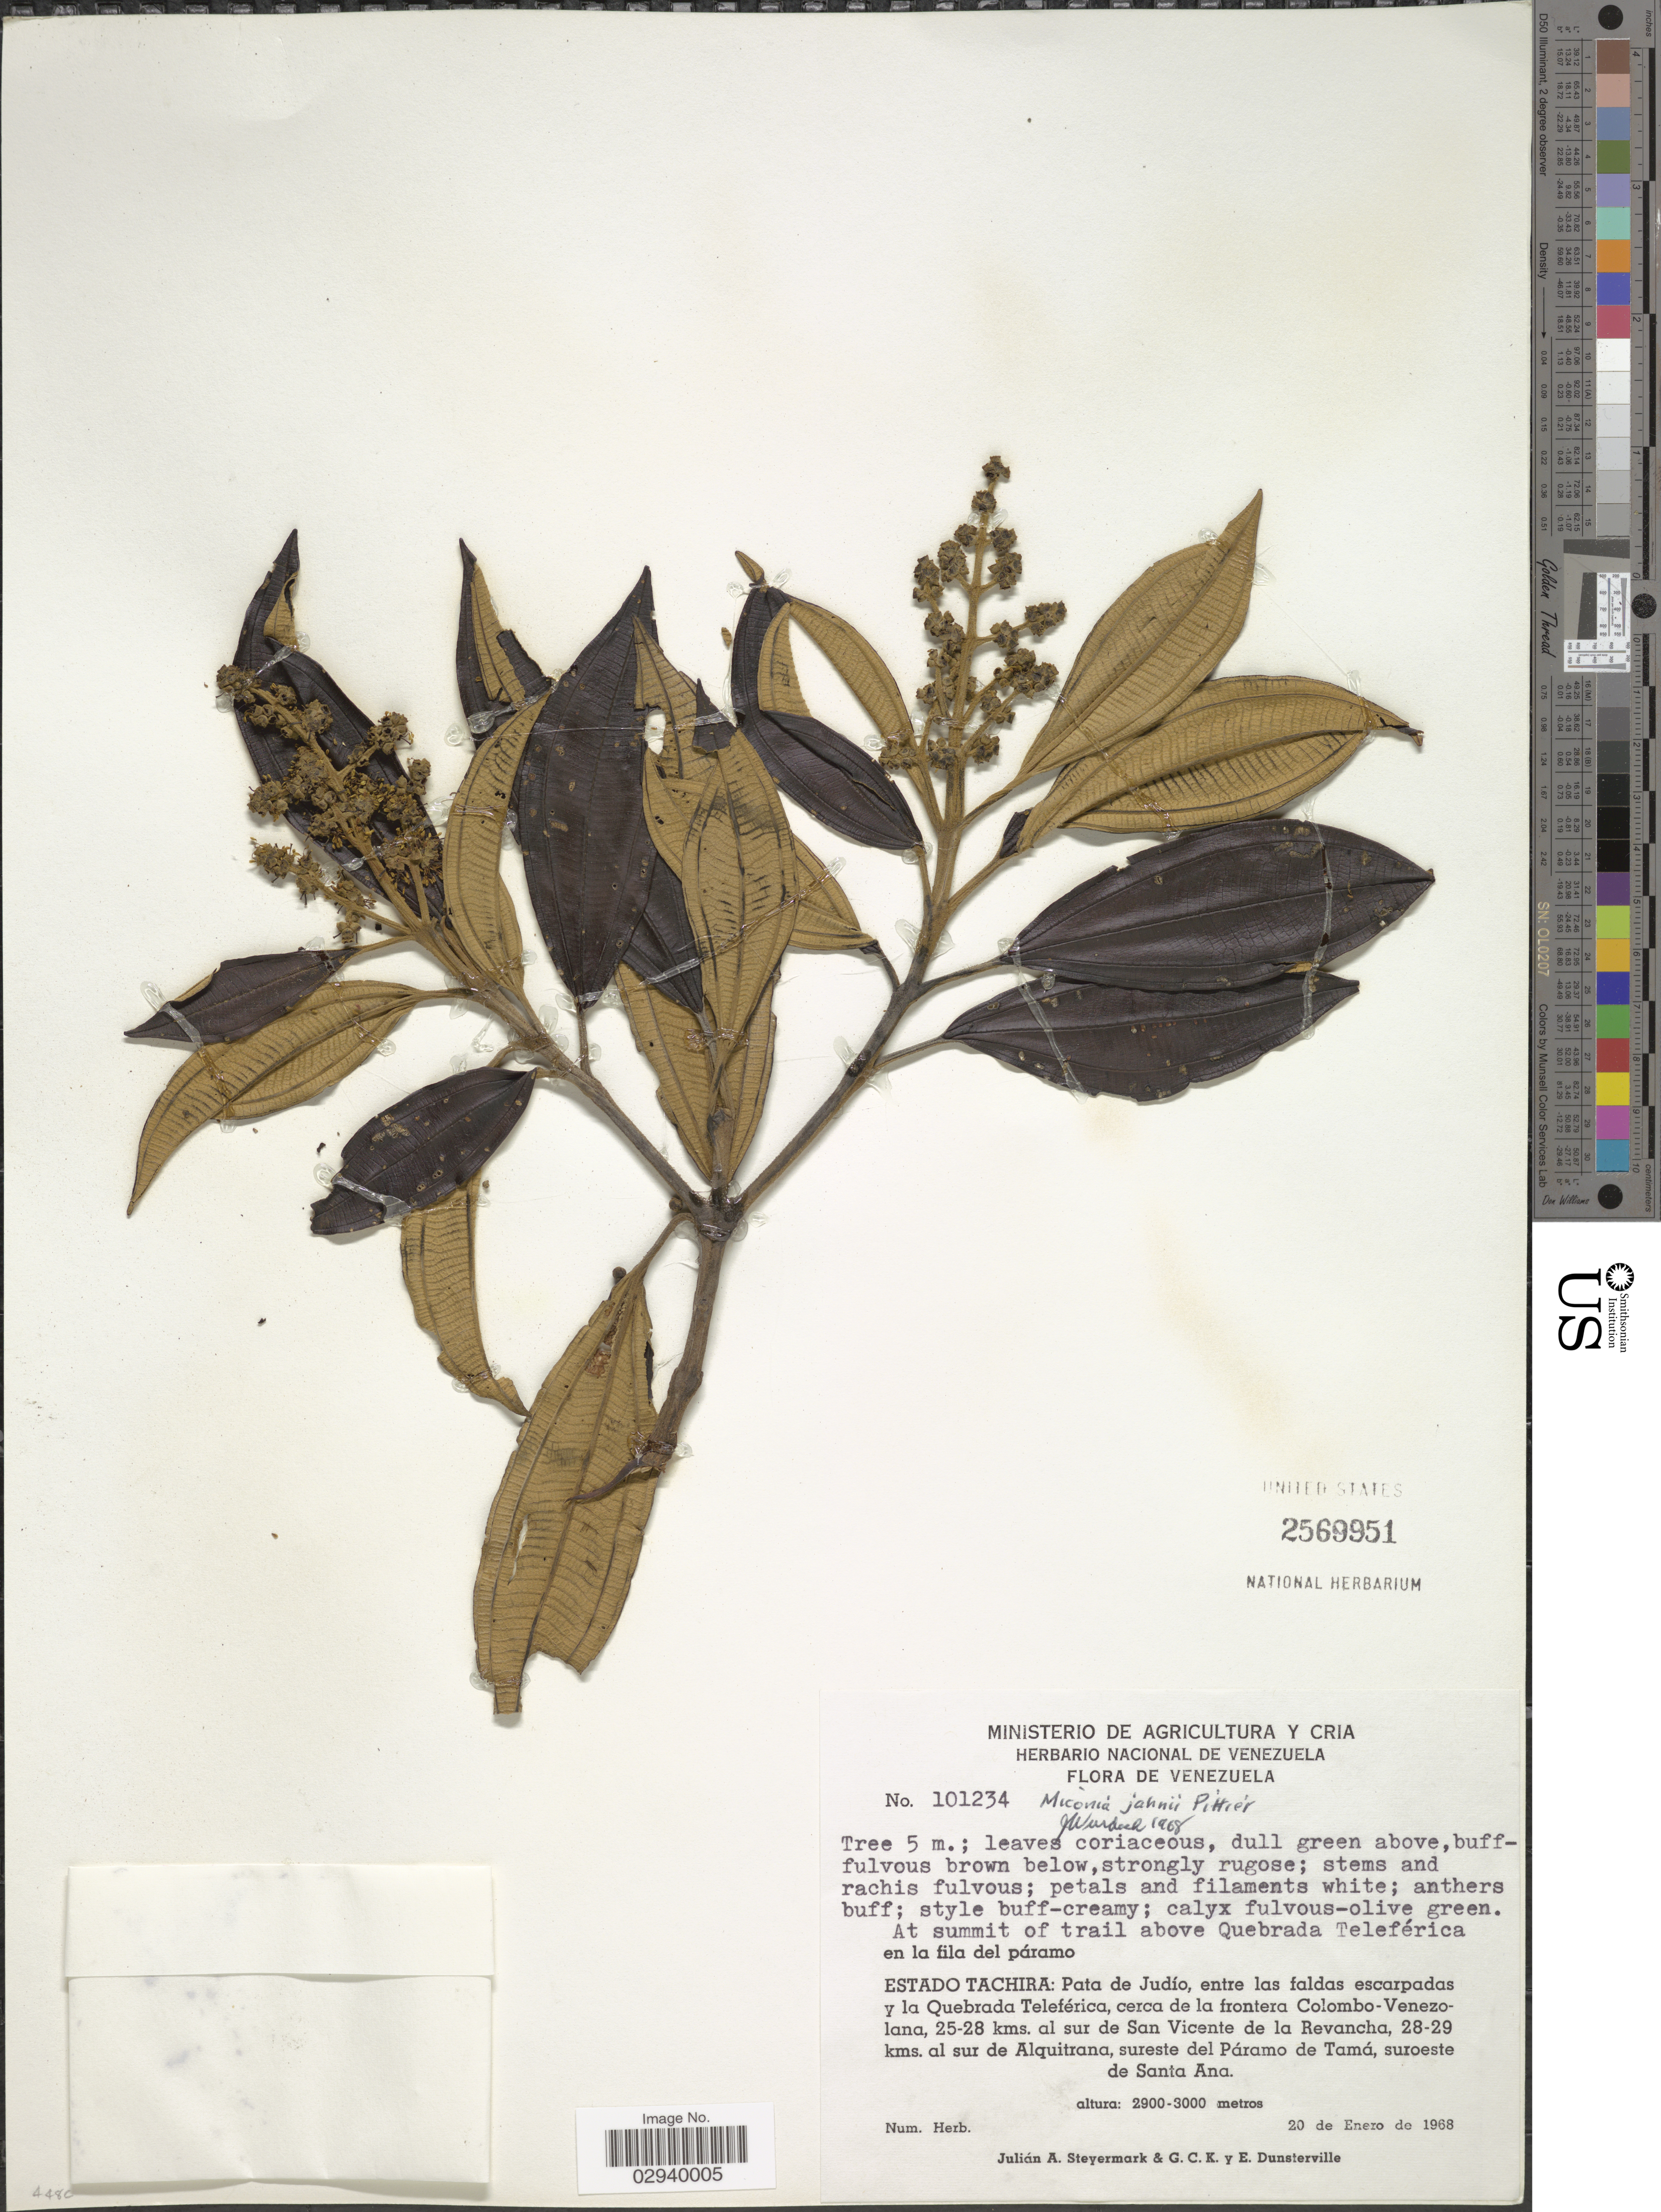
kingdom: Plantae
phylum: Tracheophyta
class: Magnoliopsida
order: Myrtales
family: Melastomataceae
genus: Miconia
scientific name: Miconia jahnii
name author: Pittier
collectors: J. Steyermark, G. C. K. Dunsterville & E. Dunsterville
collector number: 101234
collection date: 1968-01-20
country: Venezuela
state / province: Tachira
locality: At summit of trail above Quebrada Teleférica en la fila del páramo. Pata de Judío, entre las faldas escarpadas y la Quebrada Teleférica, cerca de la frontera Colombo-Venezolana, 25-28 kms. al sur de San Vicente de la Revancha, 28-29 kms. al sur de Alquitrana, sureste del Páramo de Tamá, suroeste de Santa Ana.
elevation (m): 2900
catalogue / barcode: US 2569951